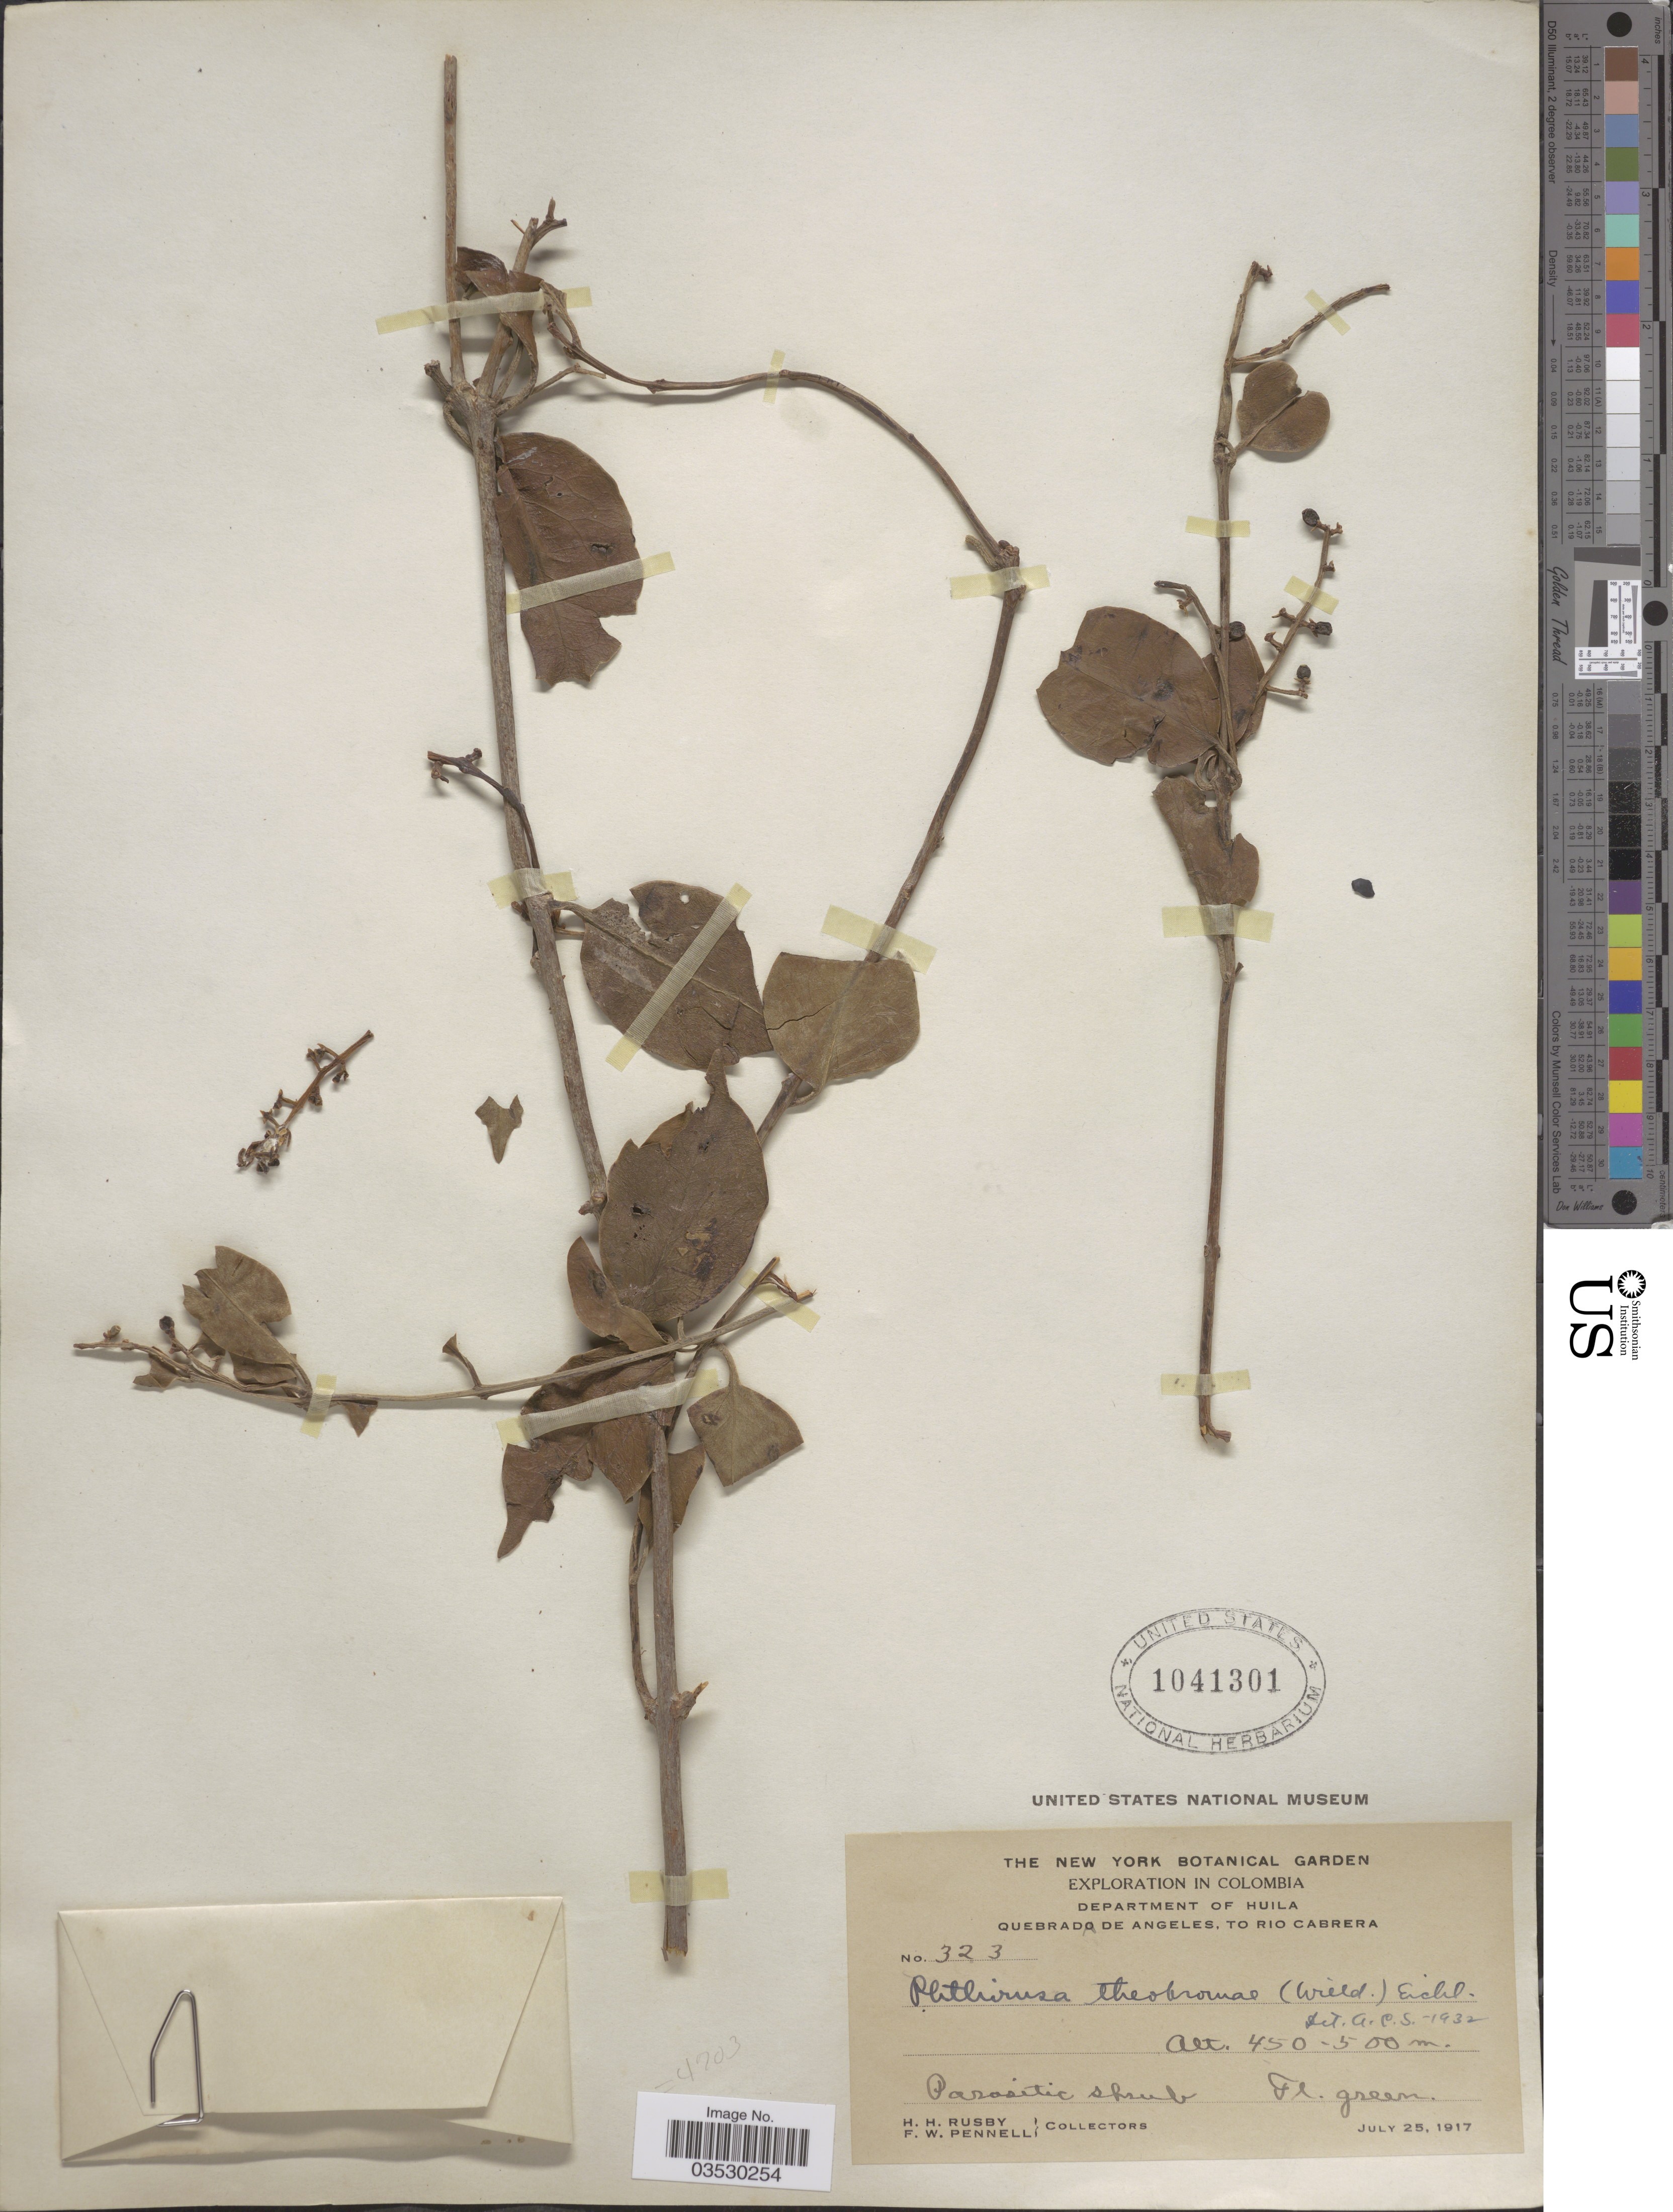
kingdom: Plantae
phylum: Tracheophyta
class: Magnoliopsida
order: Santalales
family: Loranthaceae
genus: Struthanthus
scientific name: Struthanthus aduncus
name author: (G. Mey.) G. Don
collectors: H. H. Rusby & F. W. Pennell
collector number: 323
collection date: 1917-07-25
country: Colombia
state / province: Huila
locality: Department of Huila. Quebrada de Angeles, to Rio Cabrera.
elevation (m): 450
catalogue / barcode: US 1041301